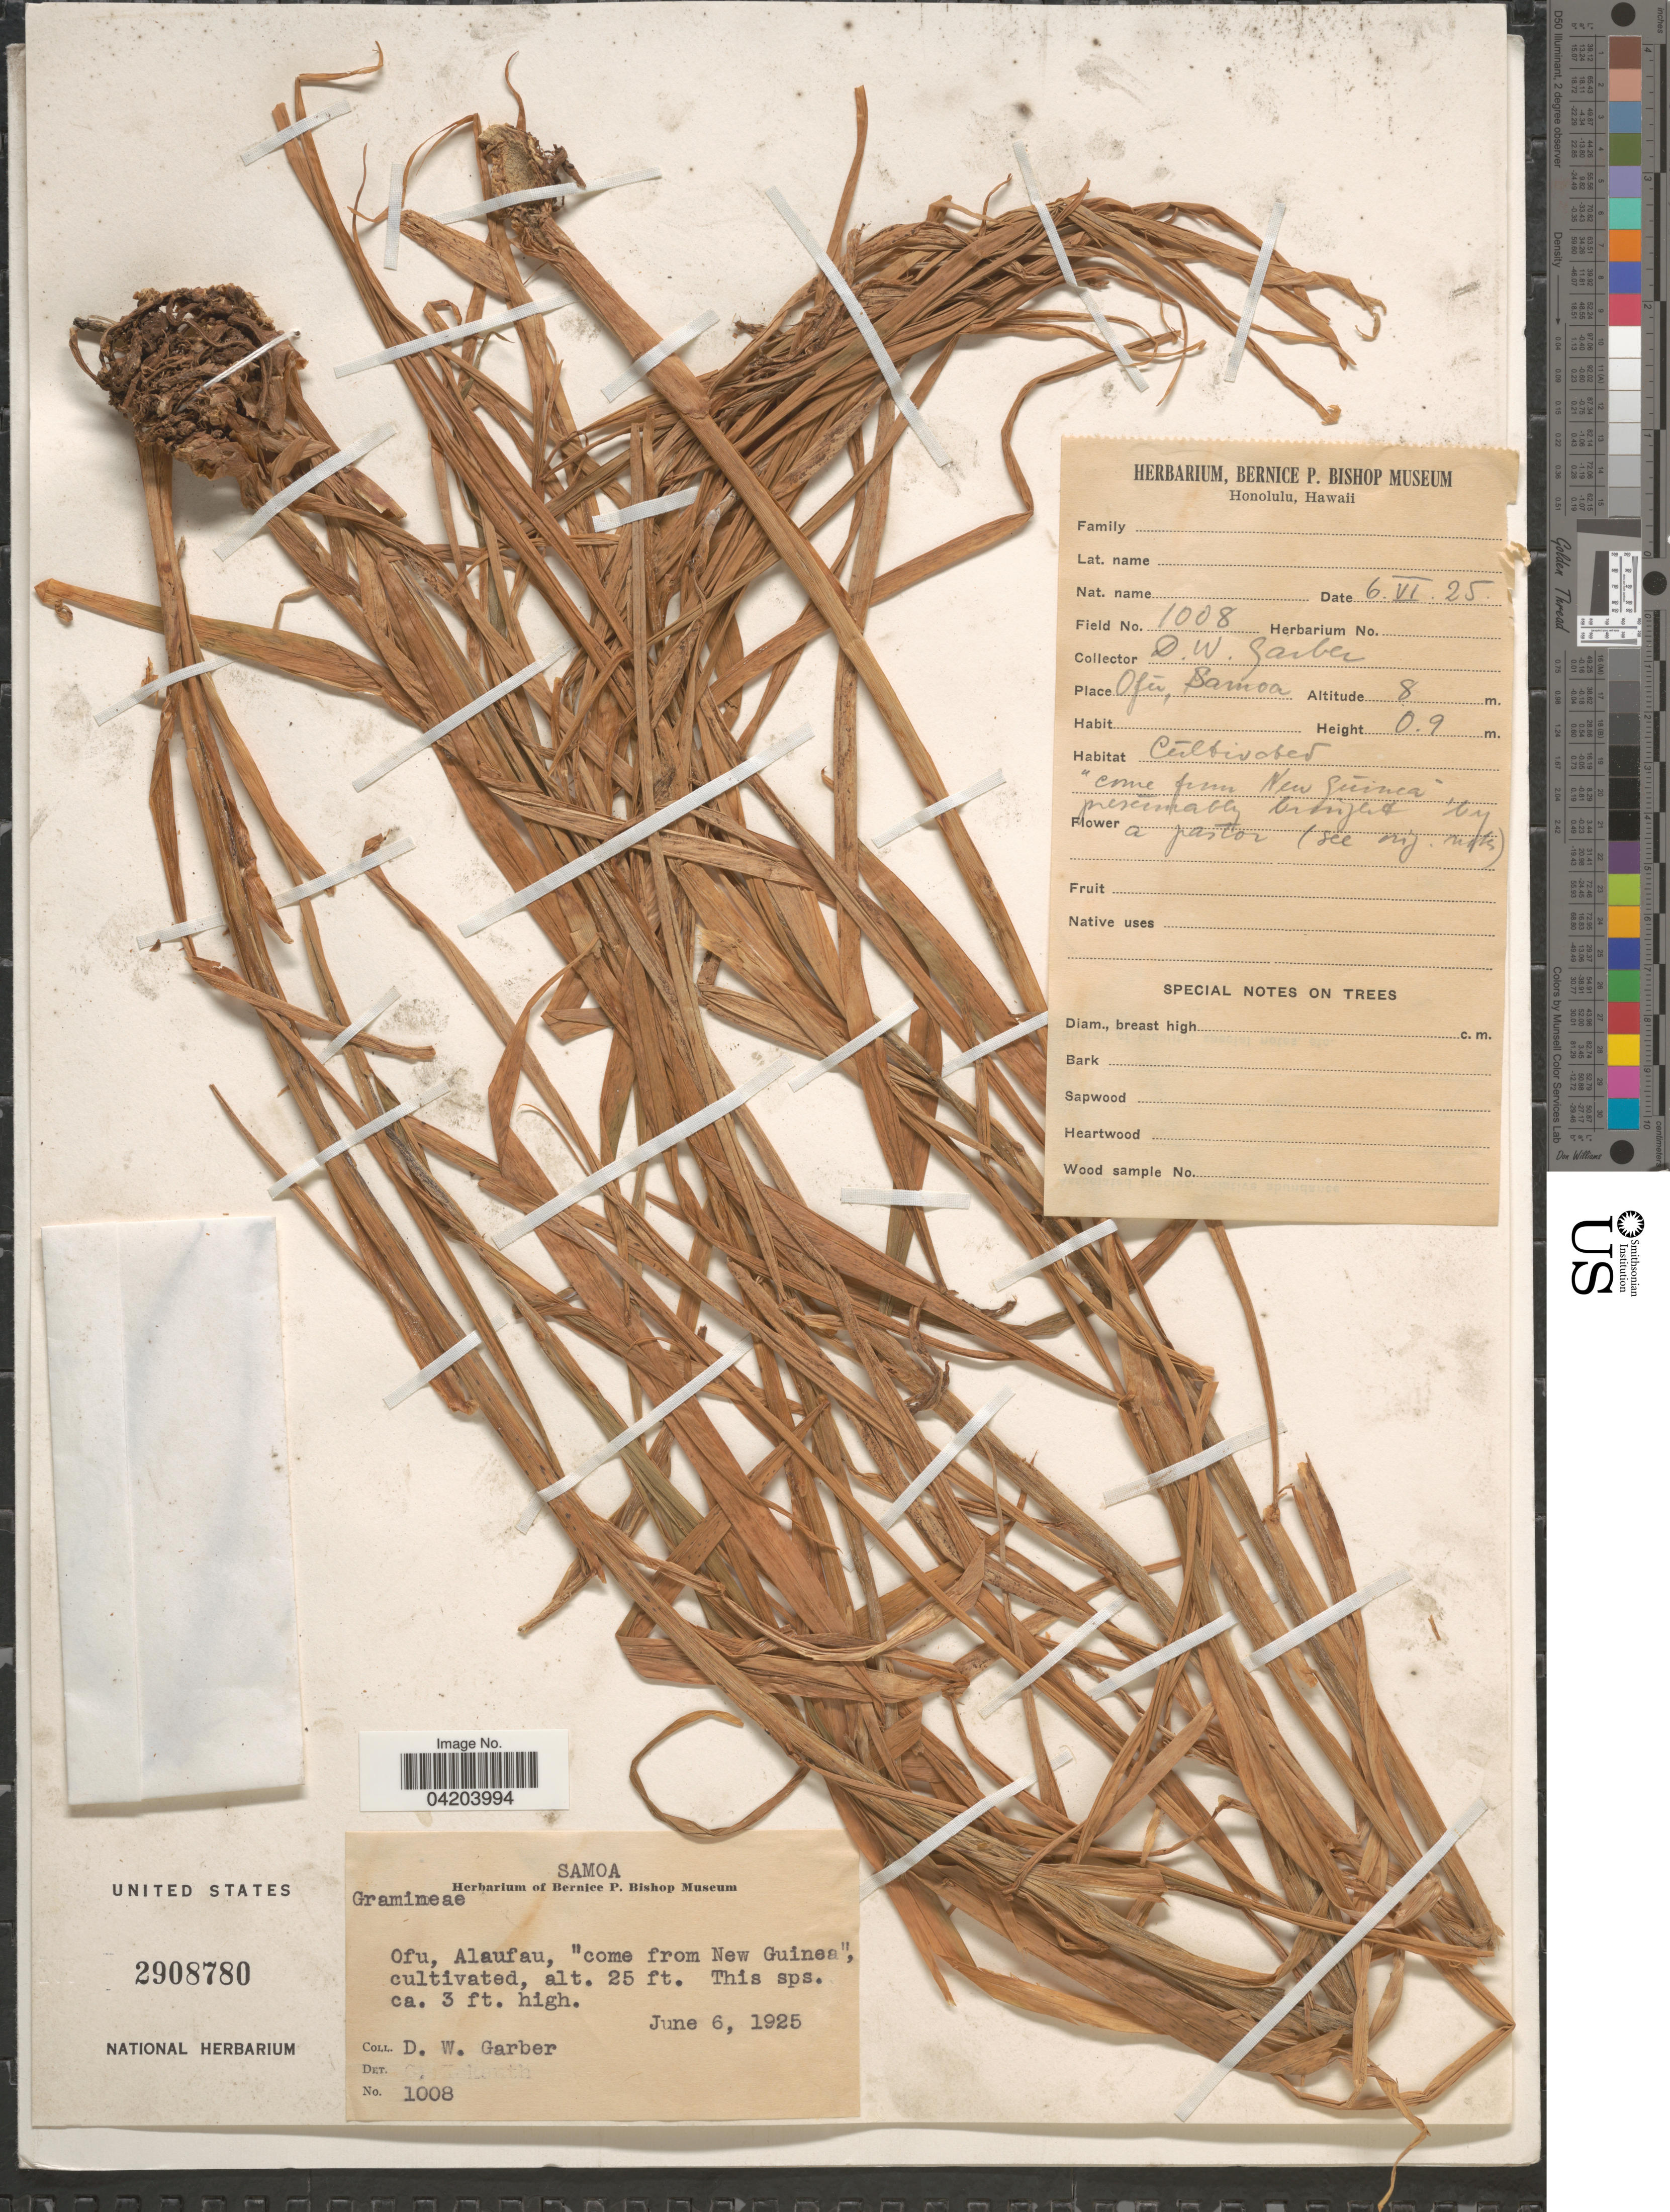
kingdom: Plantae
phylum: Tracheophyta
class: Liliopsida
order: Poales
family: Poaceae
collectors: D. W. Garber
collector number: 1008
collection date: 1925-06-06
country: American Samoa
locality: Samoa. Ofu, Alaufau. Cultivated.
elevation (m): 8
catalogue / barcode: US 2908780